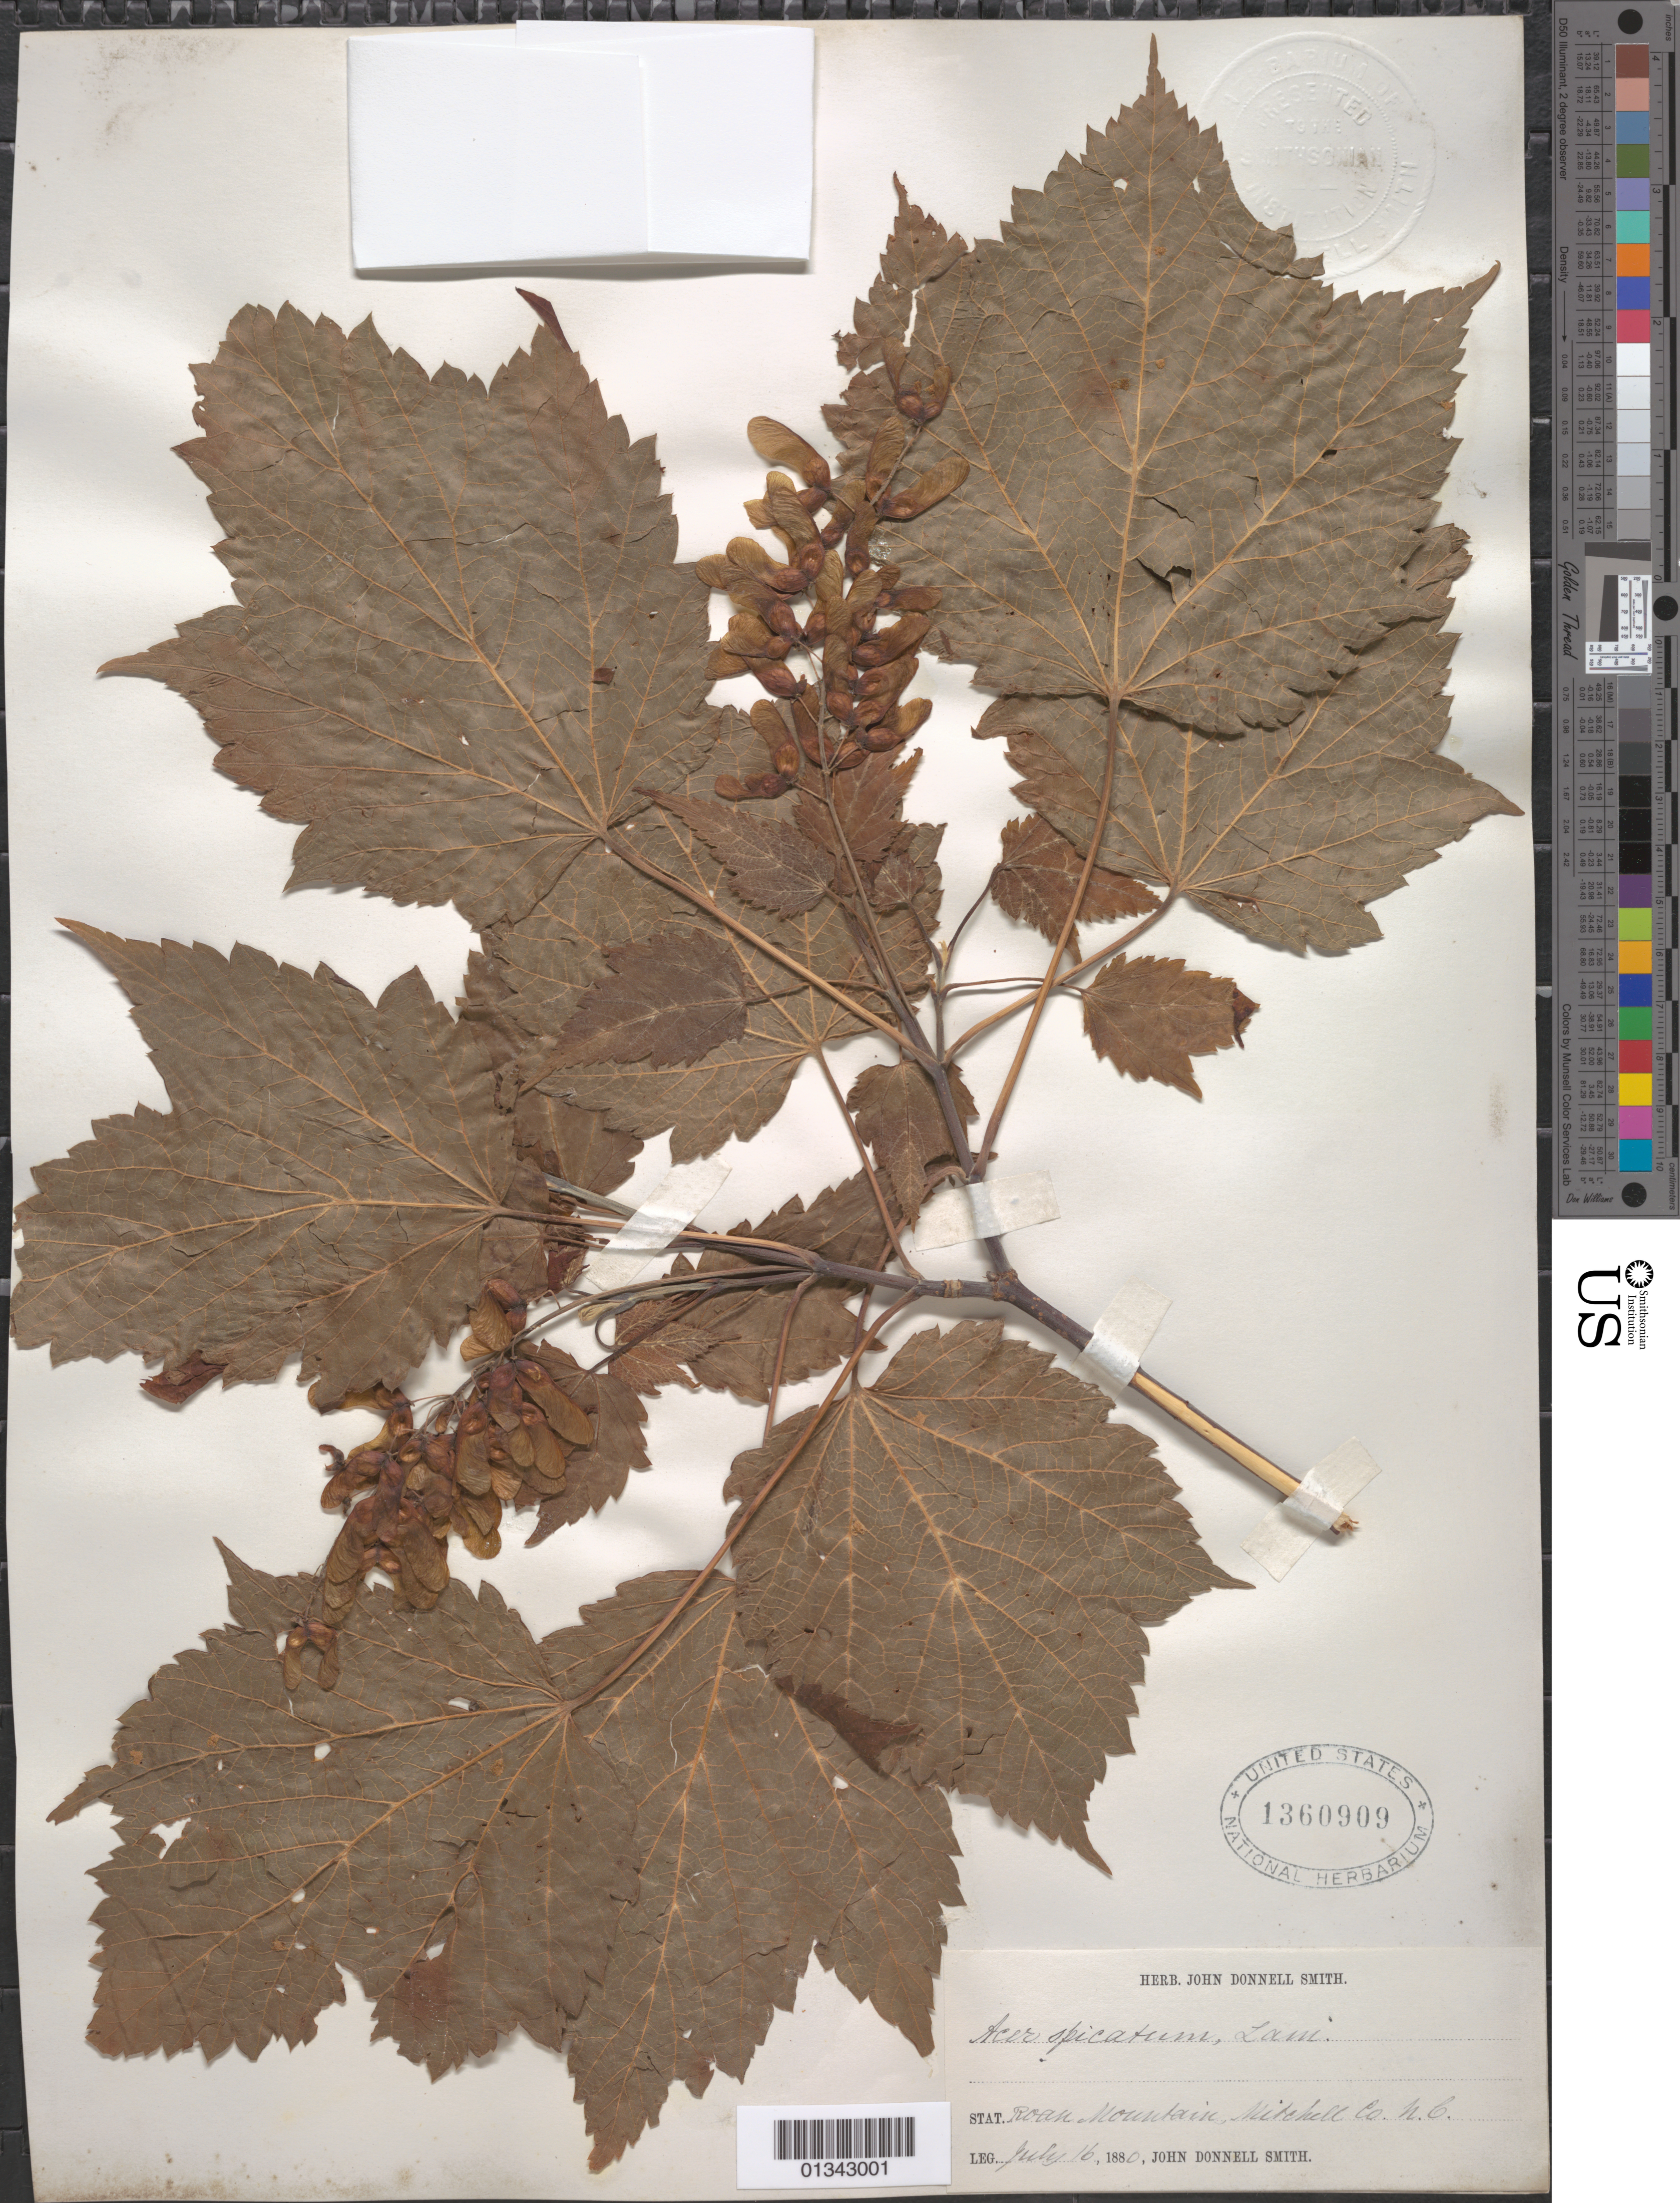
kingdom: Plantae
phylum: Tracheophyta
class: Magnoliopsida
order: Sapindales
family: Sapindaceae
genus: Acer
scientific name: Acer spicatum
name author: Lam.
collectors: J. Smith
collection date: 1880-07-16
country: United States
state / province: North Carolina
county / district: Mitchell County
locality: Mitchell County, Roan Mountain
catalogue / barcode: US 1360909